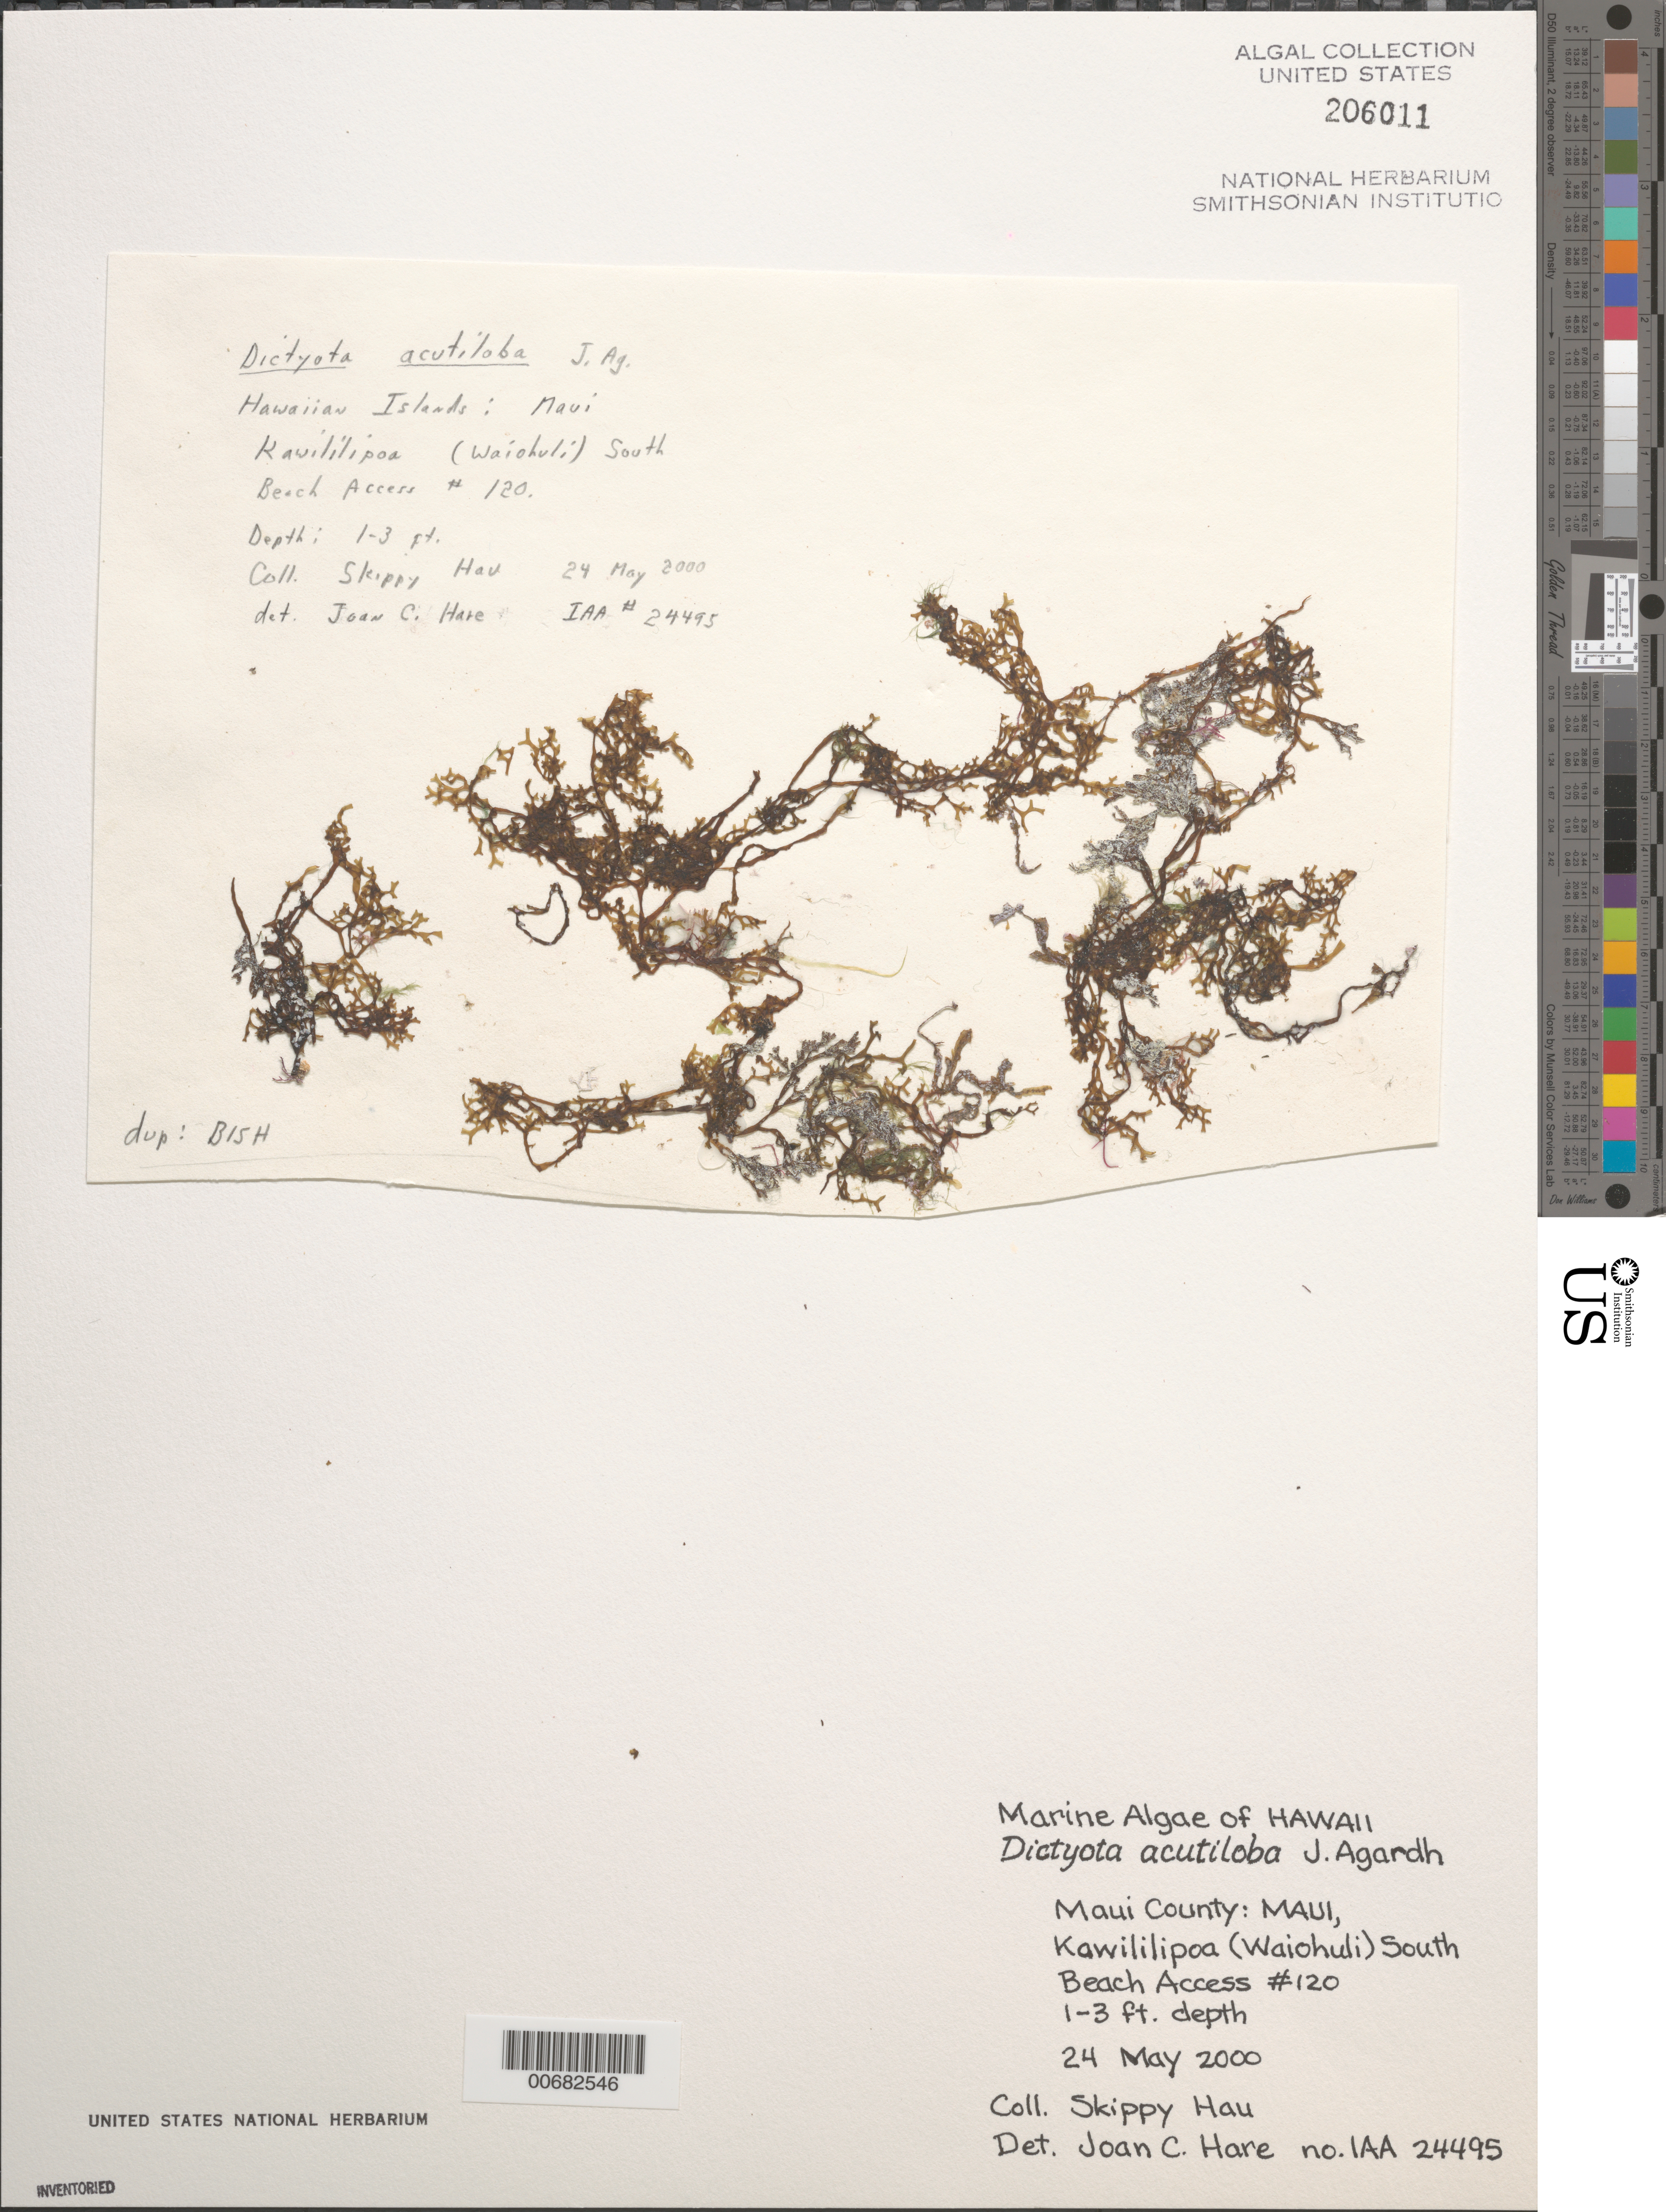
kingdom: Chromista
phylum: Ochrophyta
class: Phaeophyceae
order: Dictyotales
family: Dictyotaceae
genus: Dictyota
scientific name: Dictyota acutiloba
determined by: Hare, Joan Conway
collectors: S. Hau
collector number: IAA 24495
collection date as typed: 24 May 2000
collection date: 2000-05-24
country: United States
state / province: Hawaii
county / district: Maui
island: Maui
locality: Kawililipoa (Waiohuli) South Beach Access no. 120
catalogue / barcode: US 206011